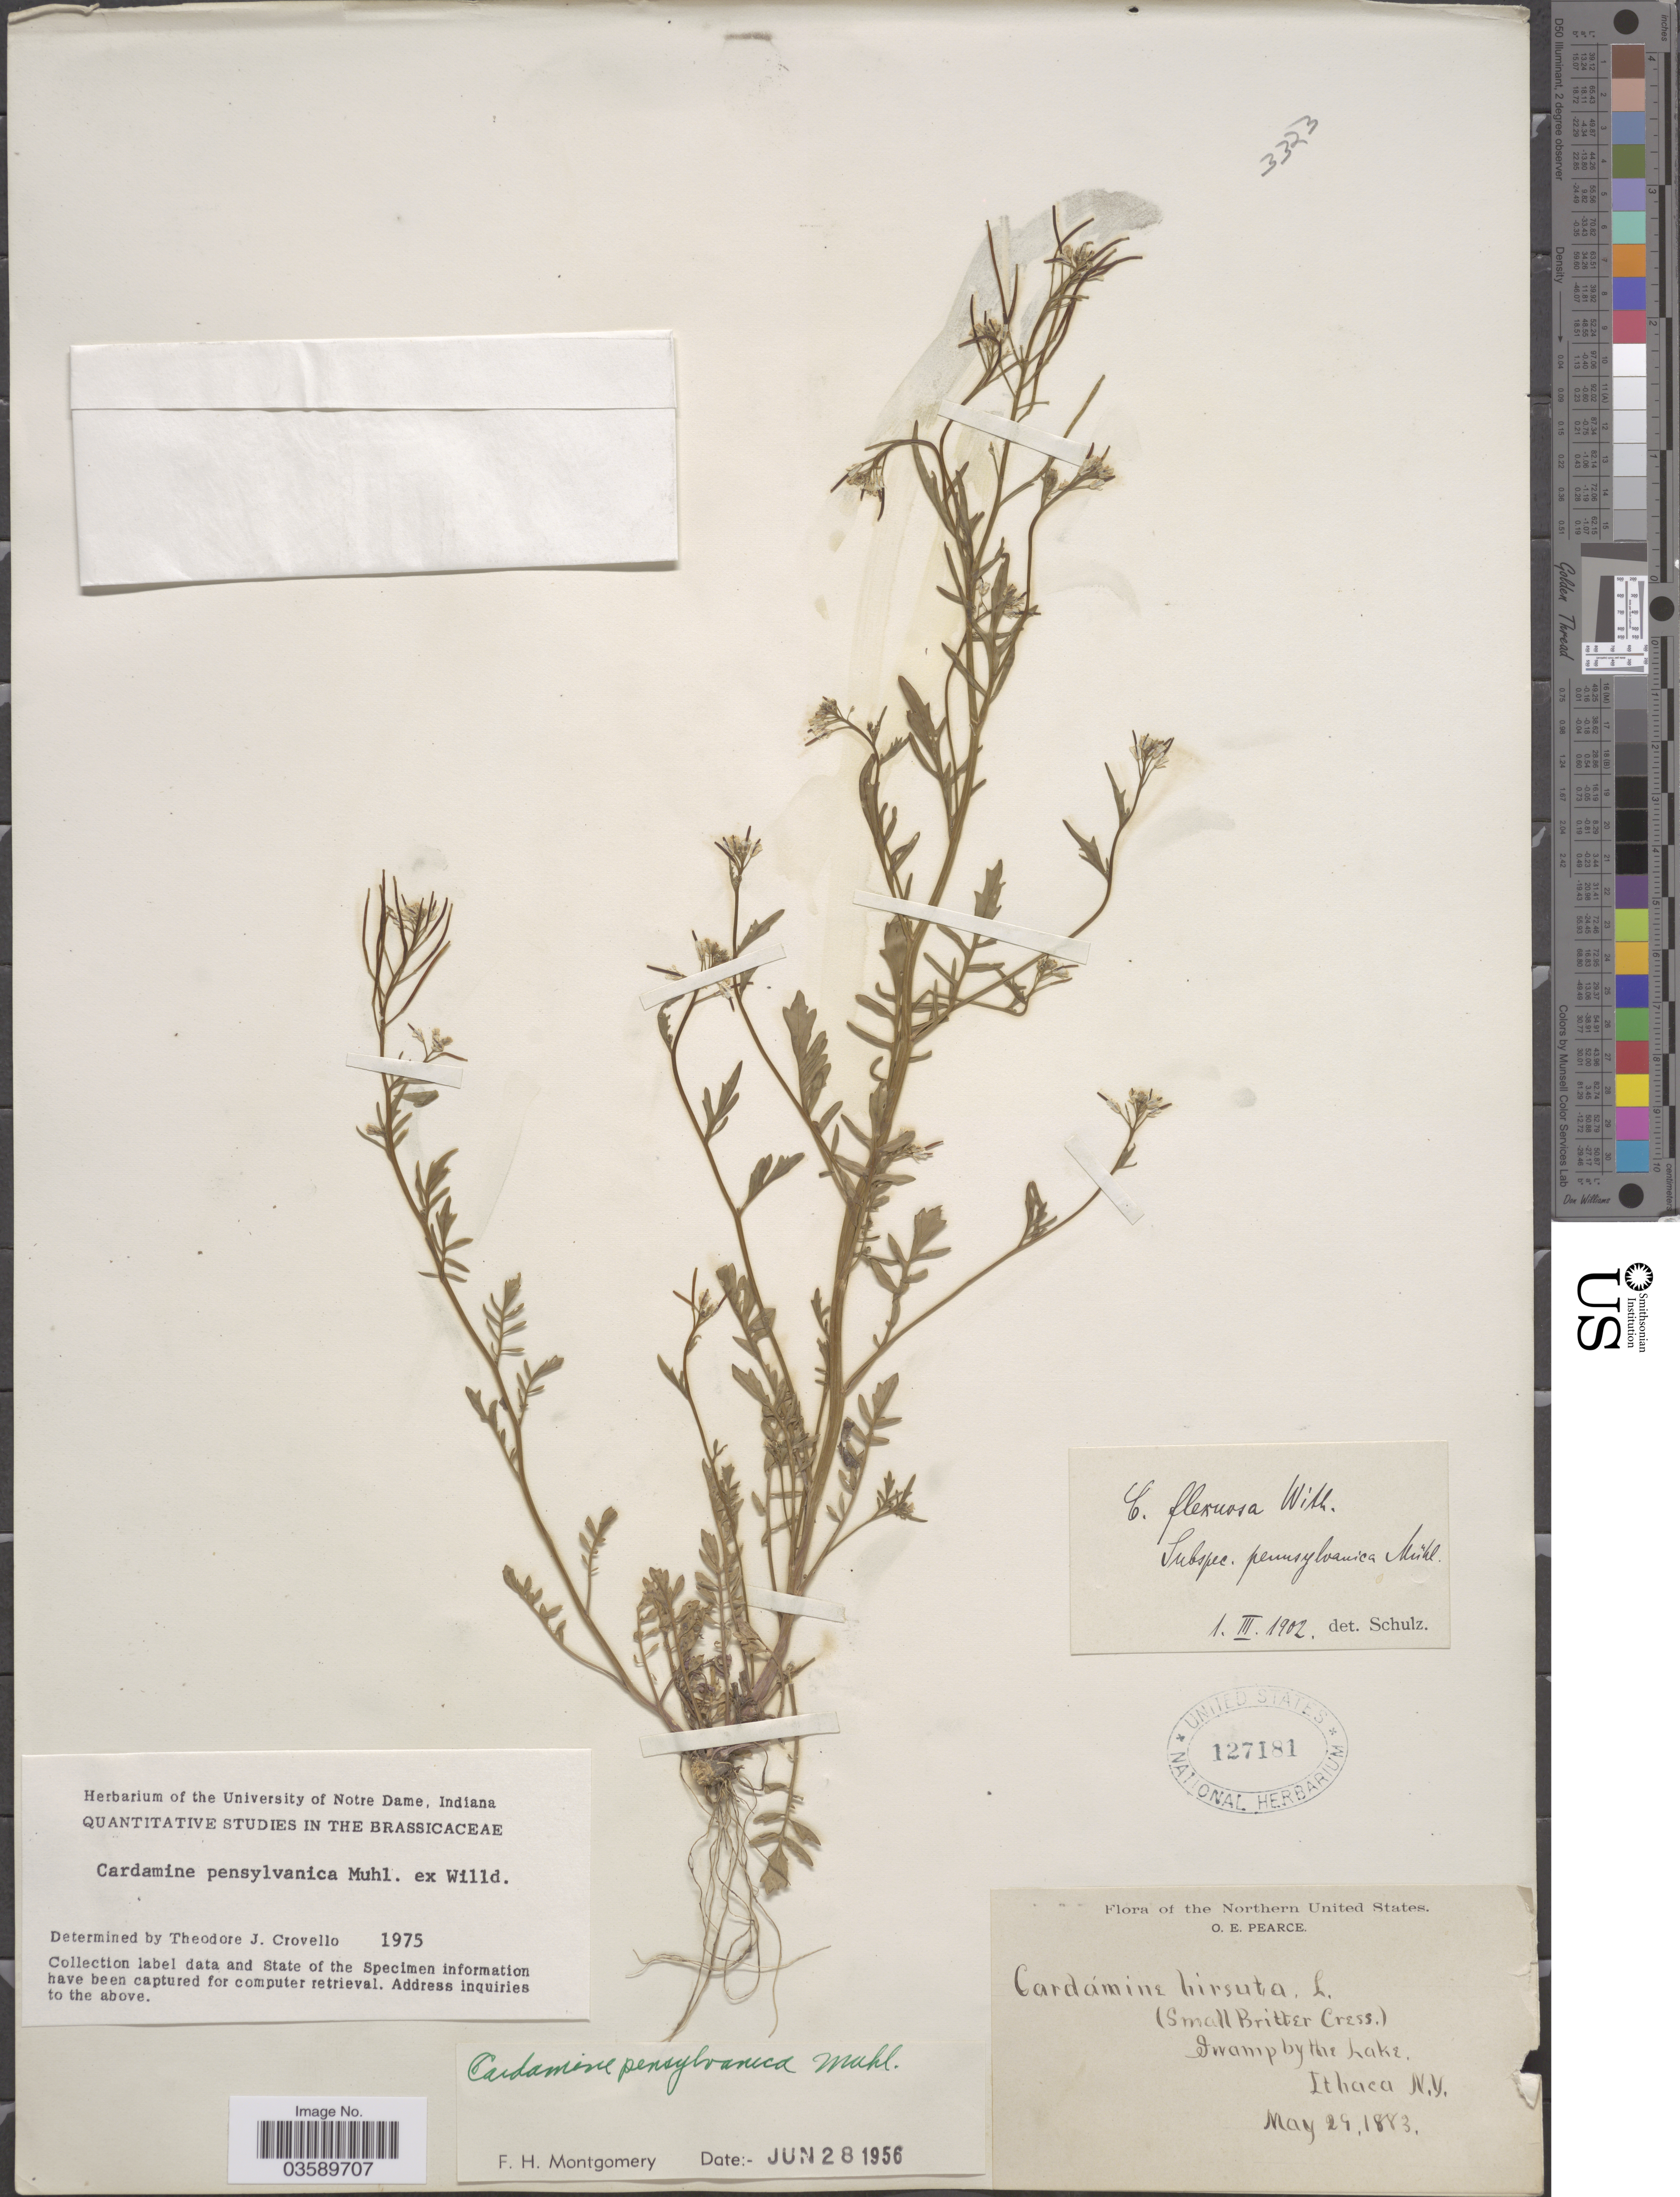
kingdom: Plantae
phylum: Tracheophyta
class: Magnoliopsida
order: Brassicales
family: Brassicaceae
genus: Cardamine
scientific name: Cardamine pensylvanica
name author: Muhl. ex Willd.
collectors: O. E. Pearce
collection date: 1883-05-29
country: United States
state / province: New York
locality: Northern United States. Swamp by the lake. Ithaca.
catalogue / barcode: US 127181